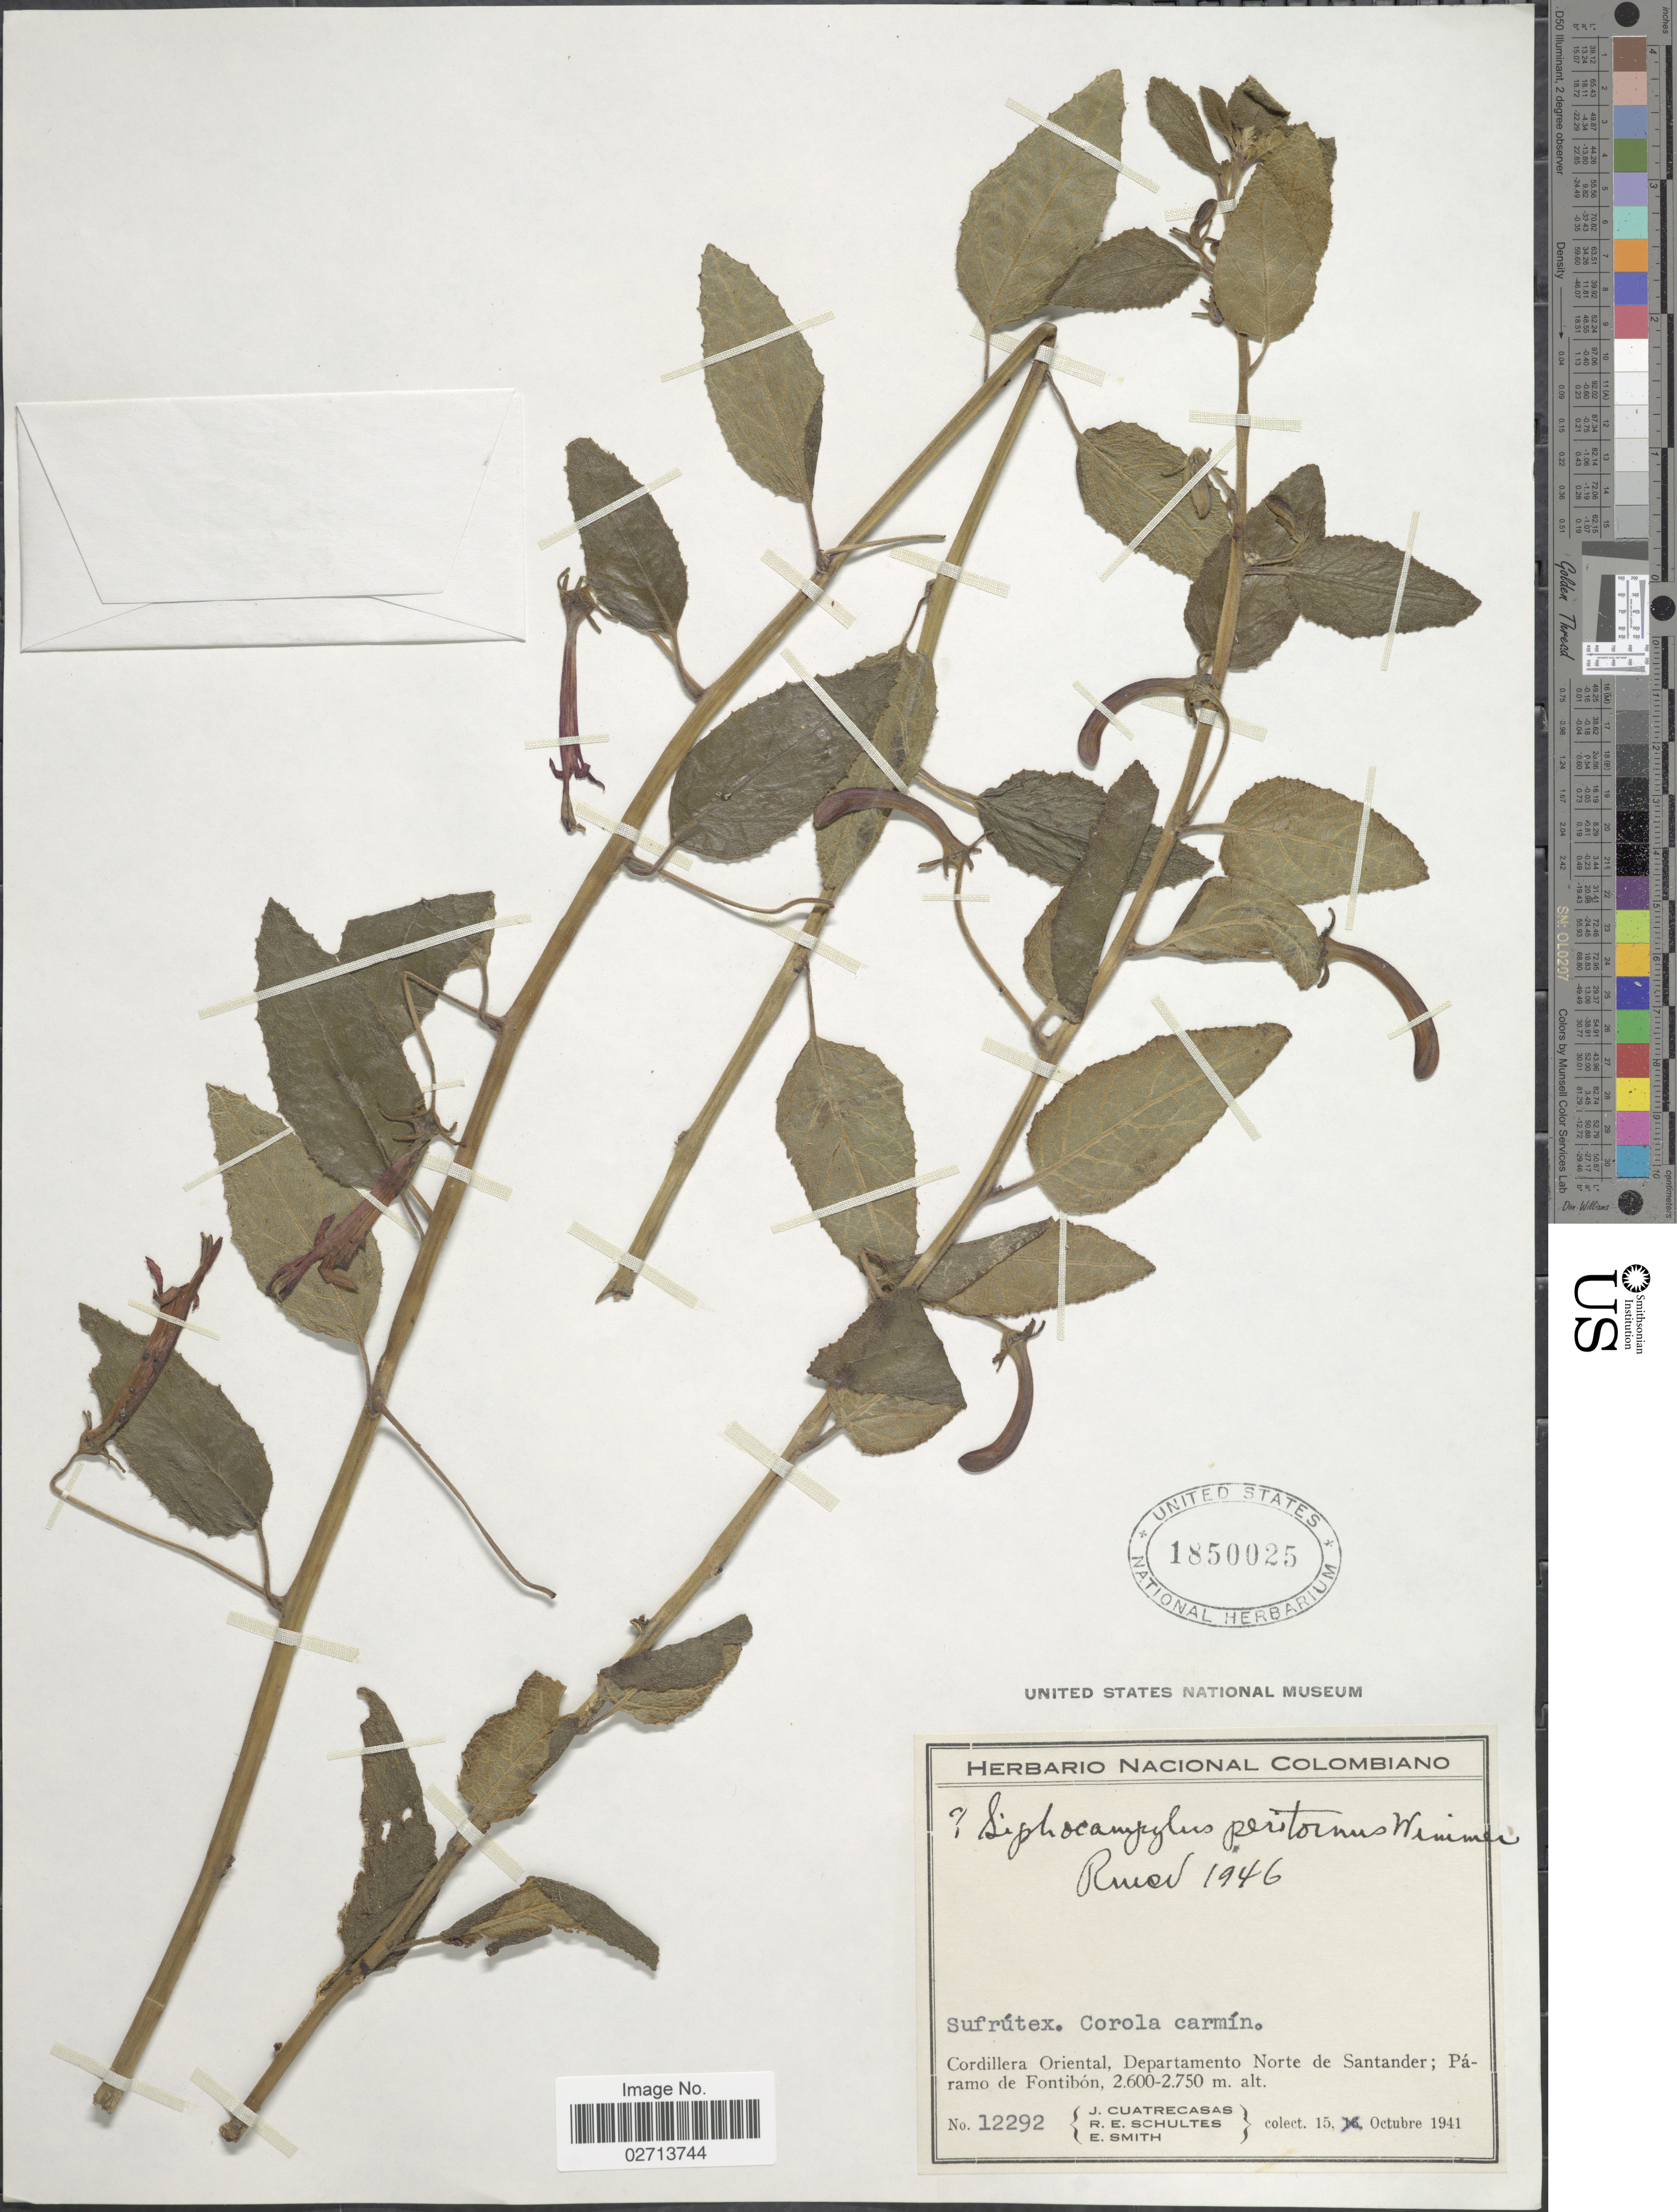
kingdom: Plantae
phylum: Tracheophyta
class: Magnoliopsida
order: Asterales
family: Campanulaceae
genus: Siphocampylus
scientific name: Siphocampylus ellipticus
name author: (Willd. ex Schult.) Vatke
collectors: J. Cuatrecasas, R. E. Schultes & E. Smith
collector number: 12292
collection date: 1941-10-15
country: Colombia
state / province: Norte de Santander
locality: Cordillera Oriental, Departamento Norte de Santander; Páramo de Fontibón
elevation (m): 2600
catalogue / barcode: US 1850025